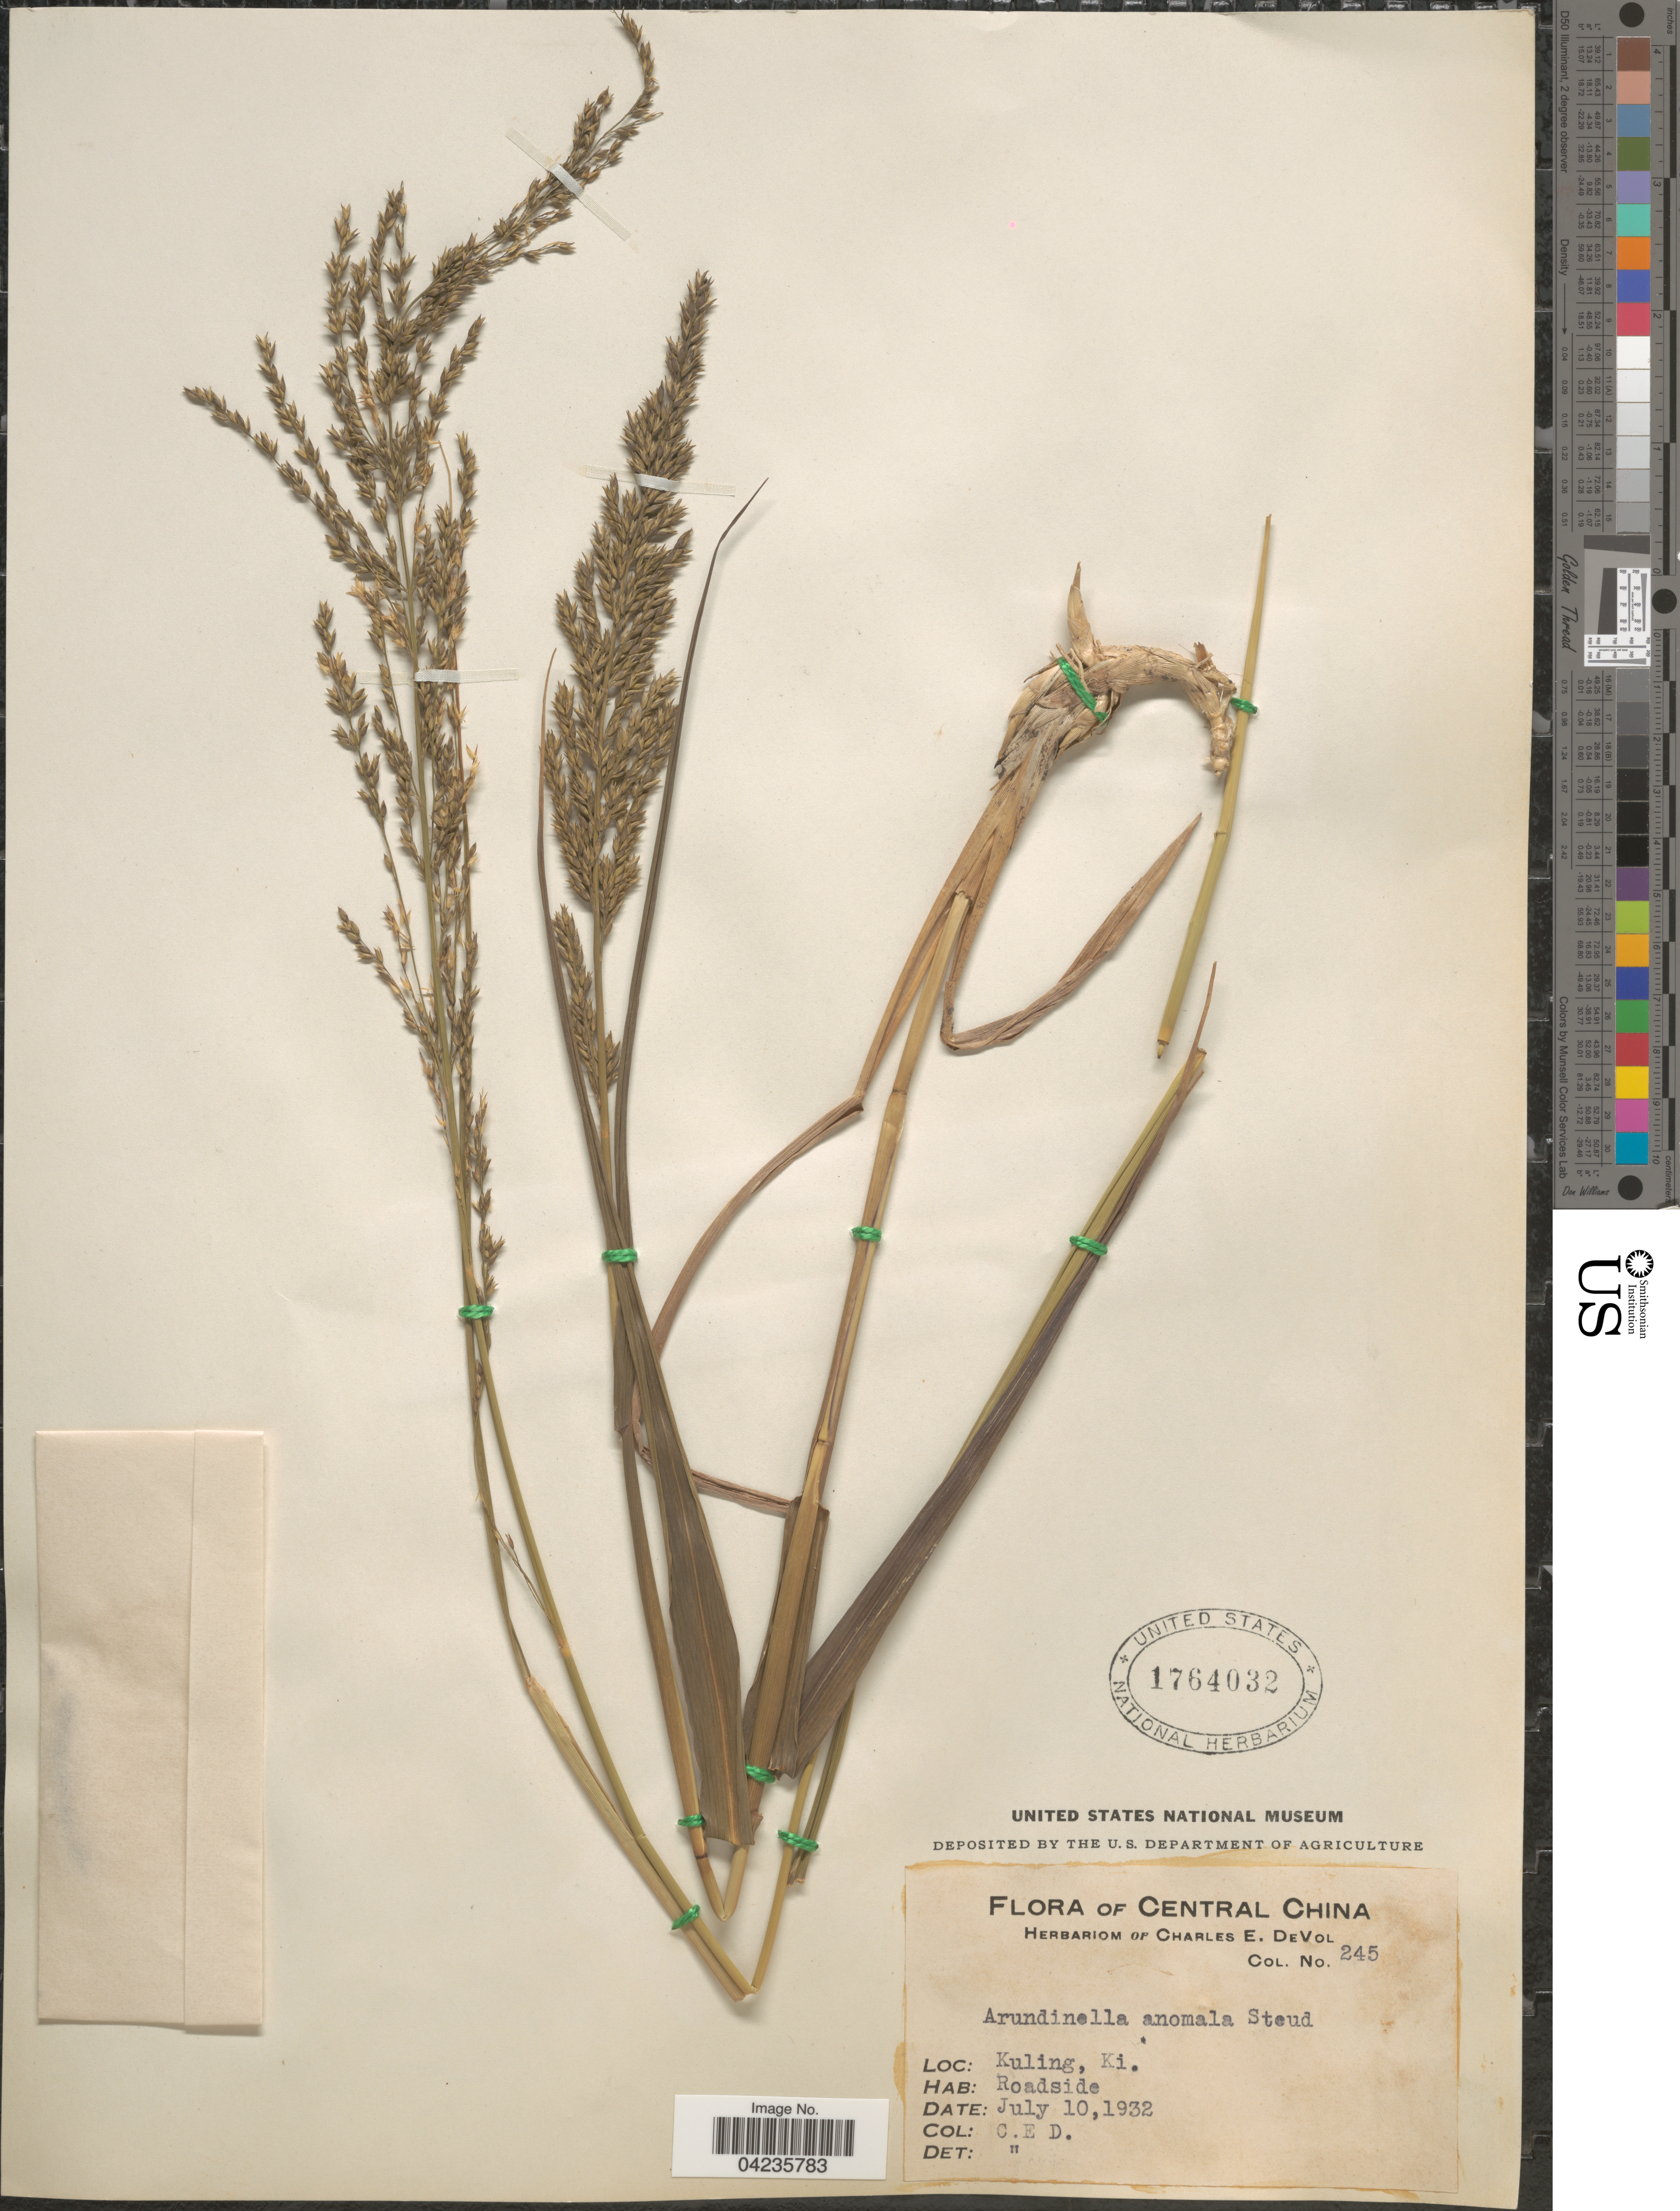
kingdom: Plantae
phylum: Tracheophyta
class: Liliopsida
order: Poales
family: Poaceae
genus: Arundinella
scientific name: Arundinella hirta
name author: (Thunb.) Tanaka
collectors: C. E. De Vol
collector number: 245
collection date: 1932-07-10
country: China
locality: Central China. Kuling, Ki.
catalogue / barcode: US 1764032